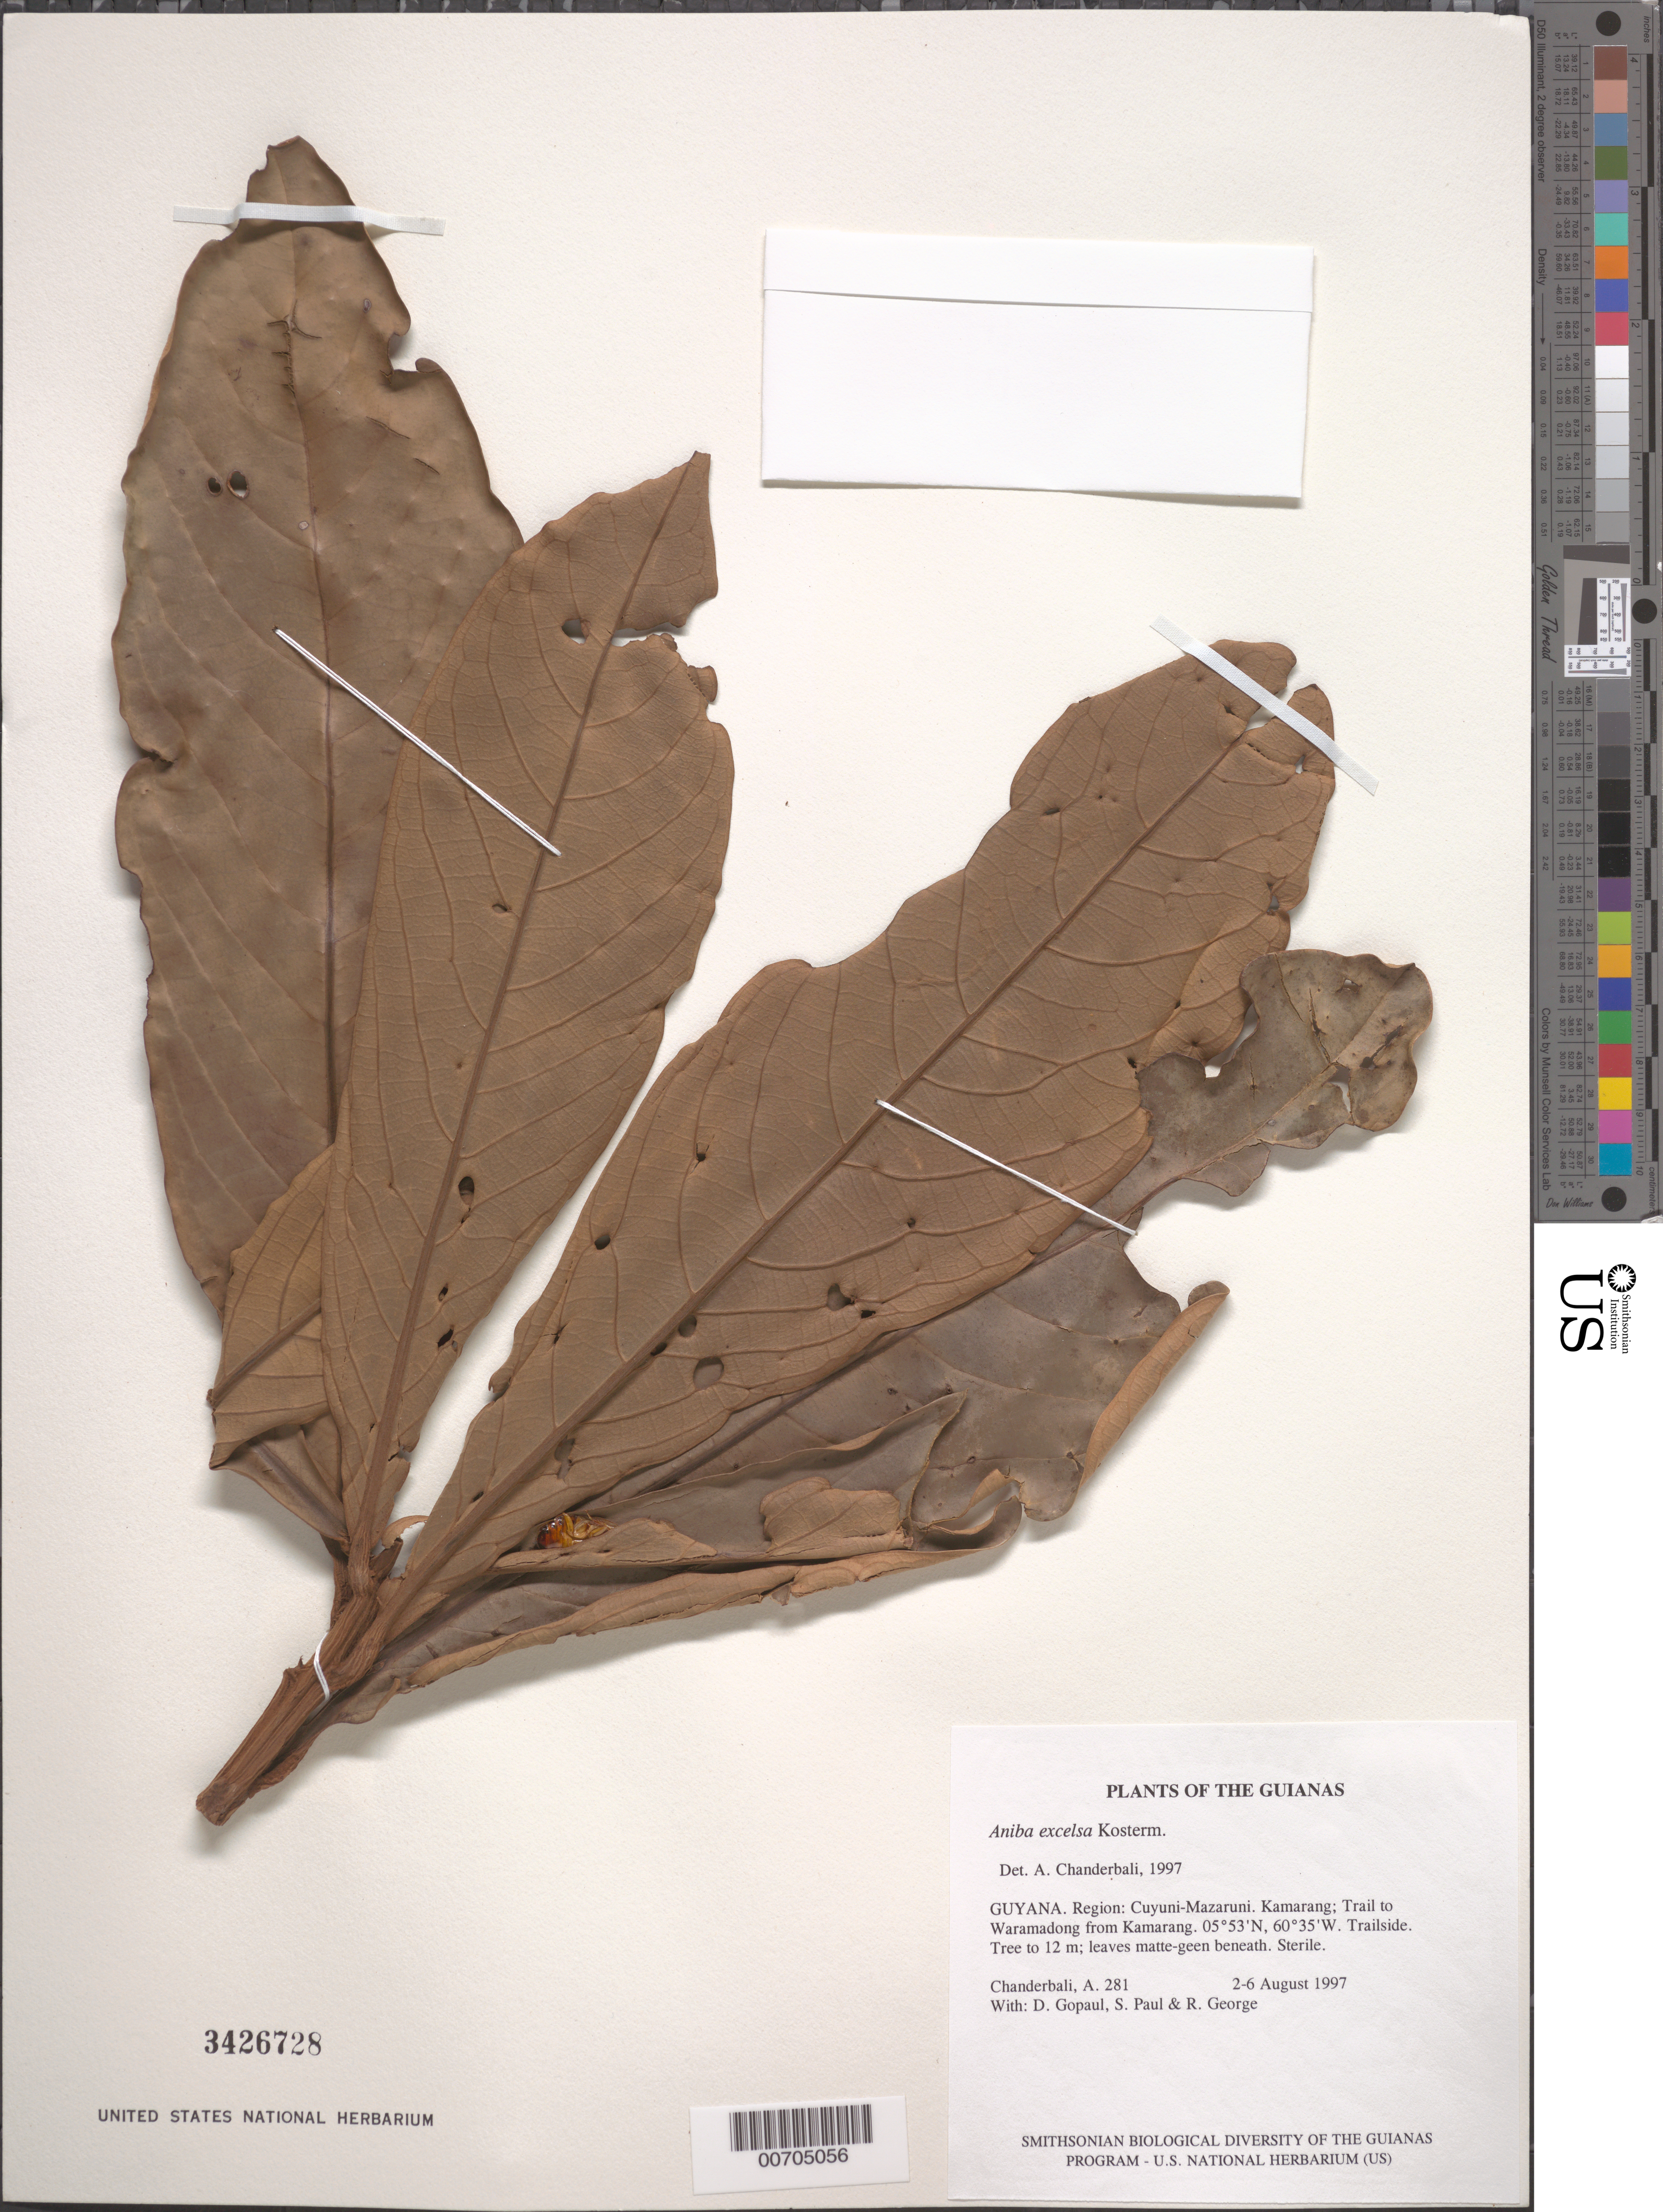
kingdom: Plantae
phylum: Tracheophyta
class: Magnoliopsida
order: Laurales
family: Lauraceae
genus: Aniba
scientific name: Aniba excelsa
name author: Kosterm.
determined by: Chanderbali, Andre Shashi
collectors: A. S. Chanderbali, D. Gopaul, S. Paul & R. George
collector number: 281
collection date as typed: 2-6 August 1997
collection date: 1997-08-02/1997-08-06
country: Guyana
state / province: Cuyuni-Mazaruni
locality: Kamarang; Trail to Waramadong from Kamarang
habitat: Trailside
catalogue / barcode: US 3426728